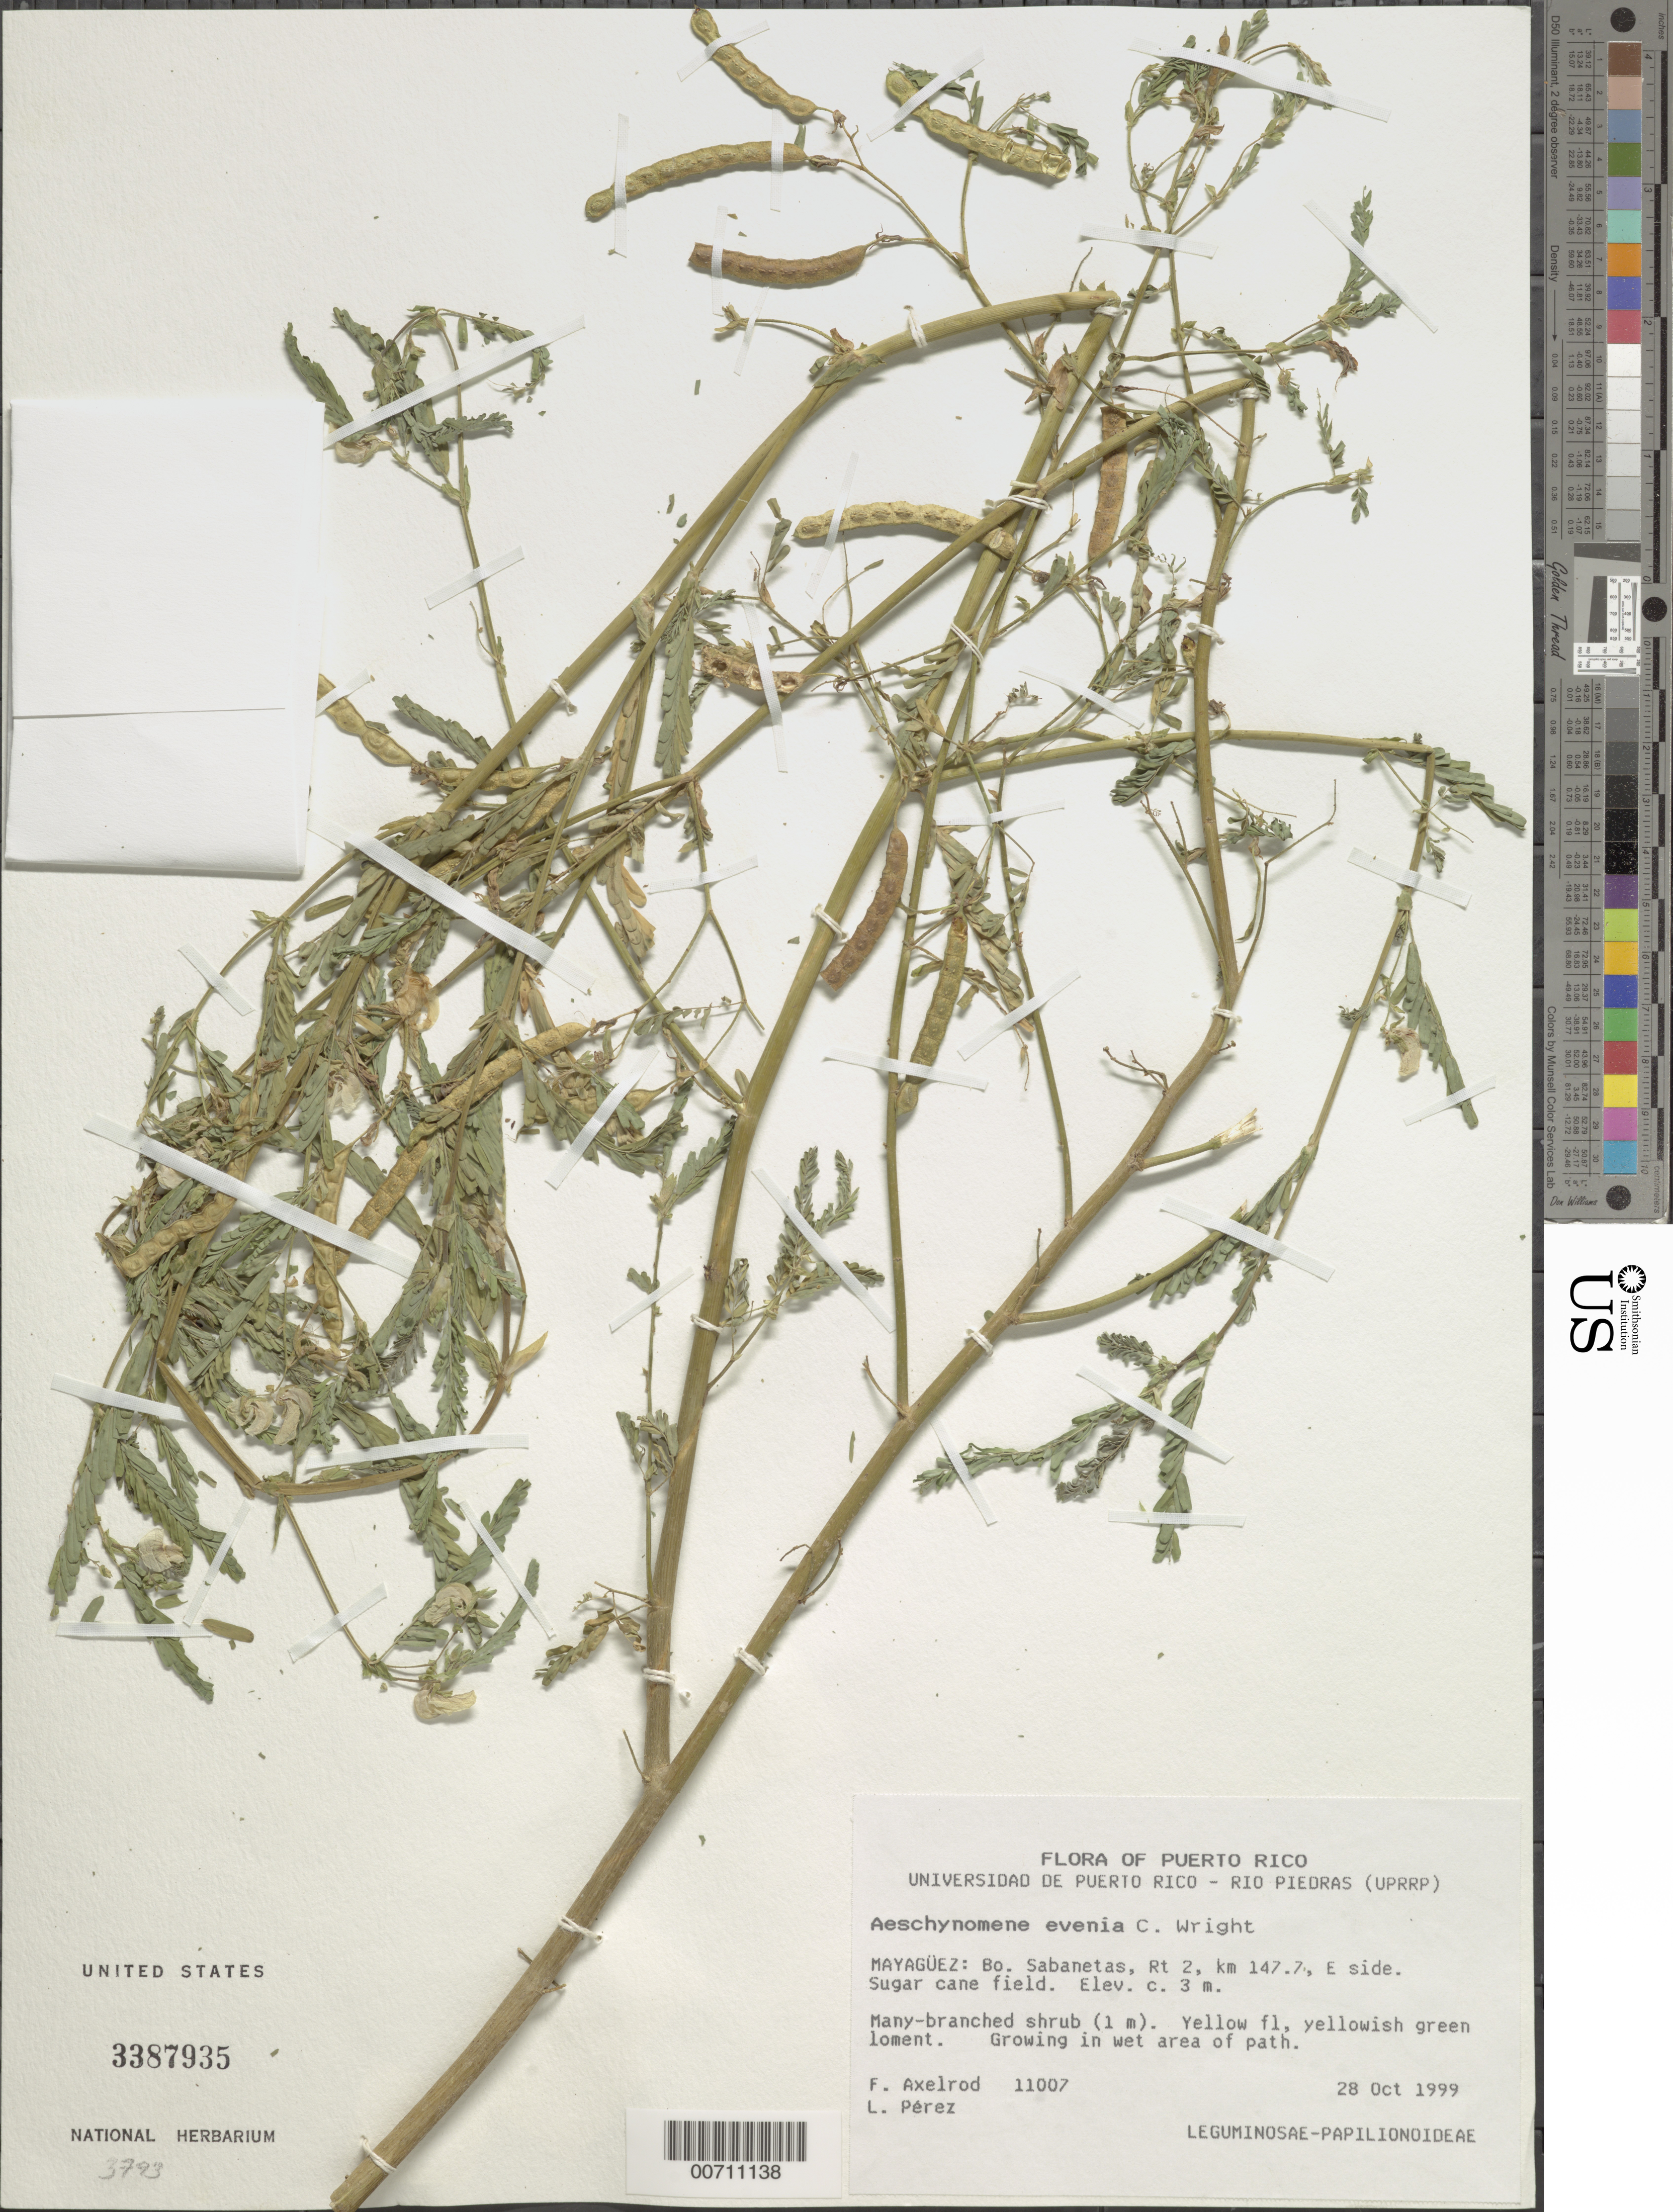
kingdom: Plantae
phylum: Tracheophyta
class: Magnoliopsida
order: Fabales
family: Fabaceae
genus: Aeschynomene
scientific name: Aeschynomene rudis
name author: Benth.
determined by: Antunes, L.L.C.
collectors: F. S. Axelrod & L. Perez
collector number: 11007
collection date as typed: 28 Oct 1999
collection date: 1999-10-28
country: Puerto Rico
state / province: Mayaguez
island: Greater Antilles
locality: Bo. Sabanetas, Rt 2, km 147.7, E side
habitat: Sugar cane field; growing in wet area of path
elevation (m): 3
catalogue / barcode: US 3387935